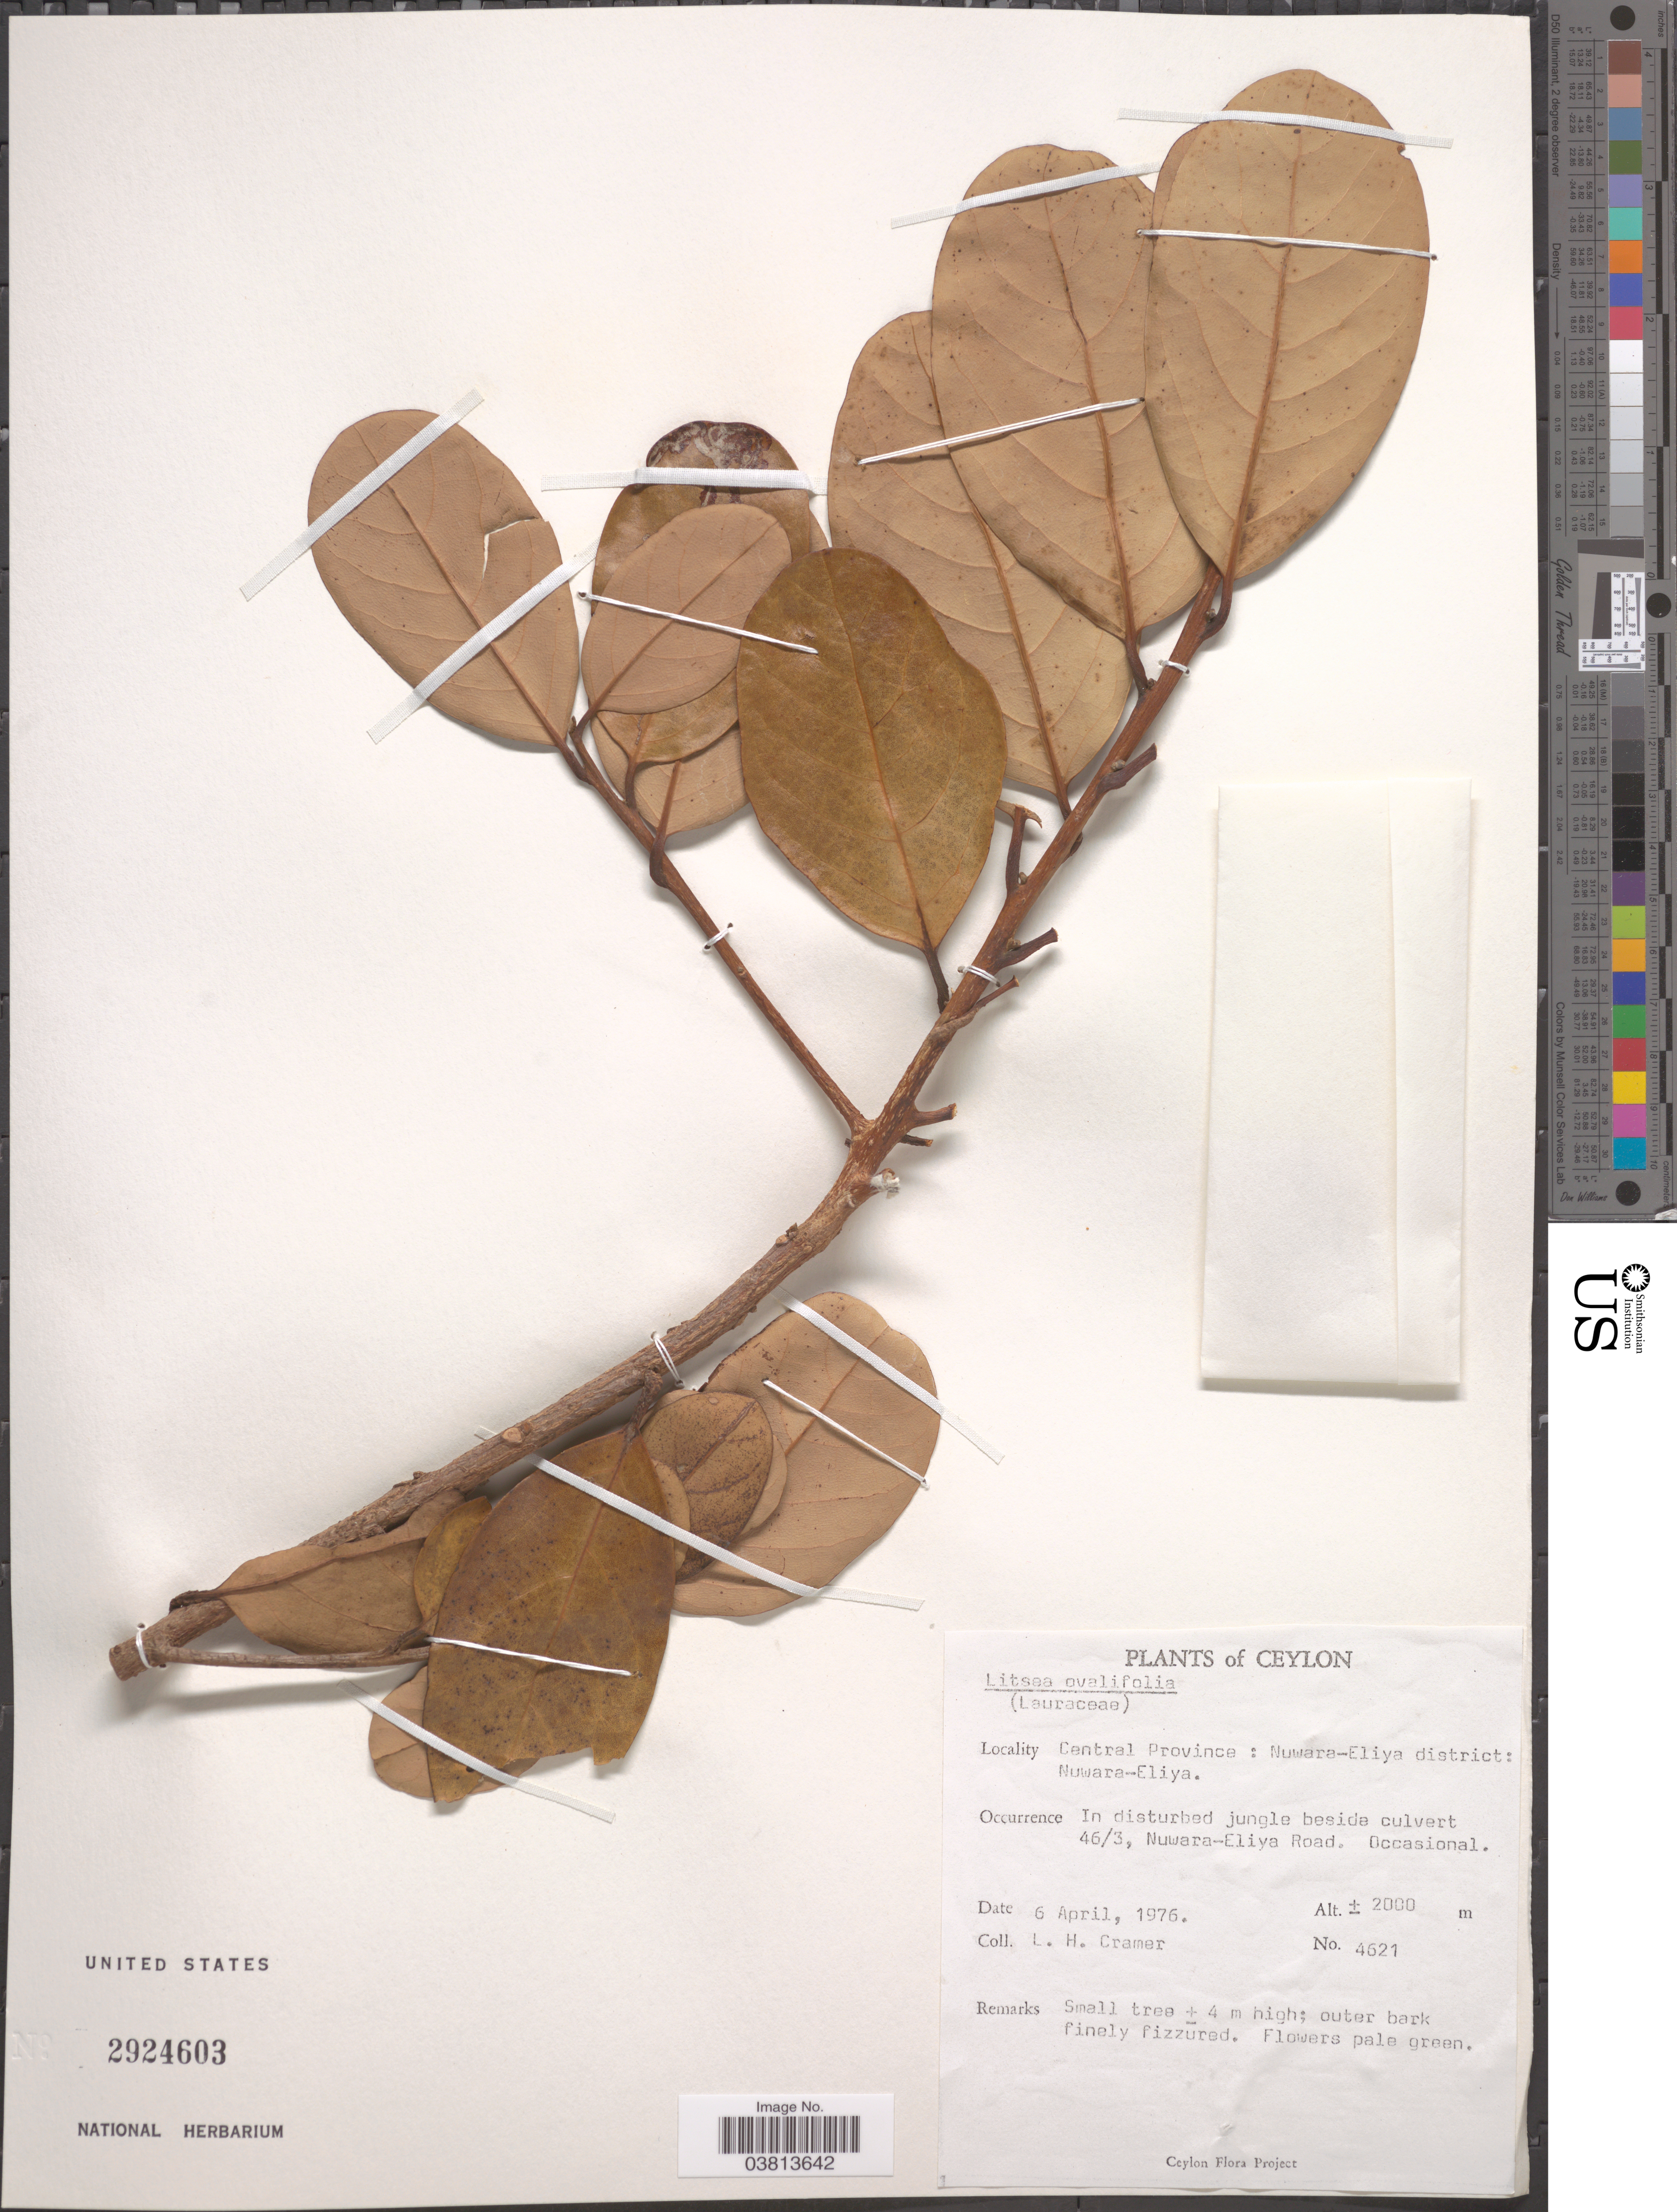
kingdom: Plantae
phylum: Tracheophyta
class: Magnoliopsida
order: Laurales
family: Lauraceae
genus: Litsea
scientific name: Litsea ovalifolia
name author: (Wight) Trimen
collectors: L. H. Cramer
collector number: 4621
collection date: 1976-04-06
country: Sri Lanka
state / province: Central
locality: Ceylon. Nuwara-Eliya district: Nuwara-Eliya. Beside culvert 46/3, Nuwara-Eliya Road.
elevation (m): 2000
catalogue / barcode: US 2924603